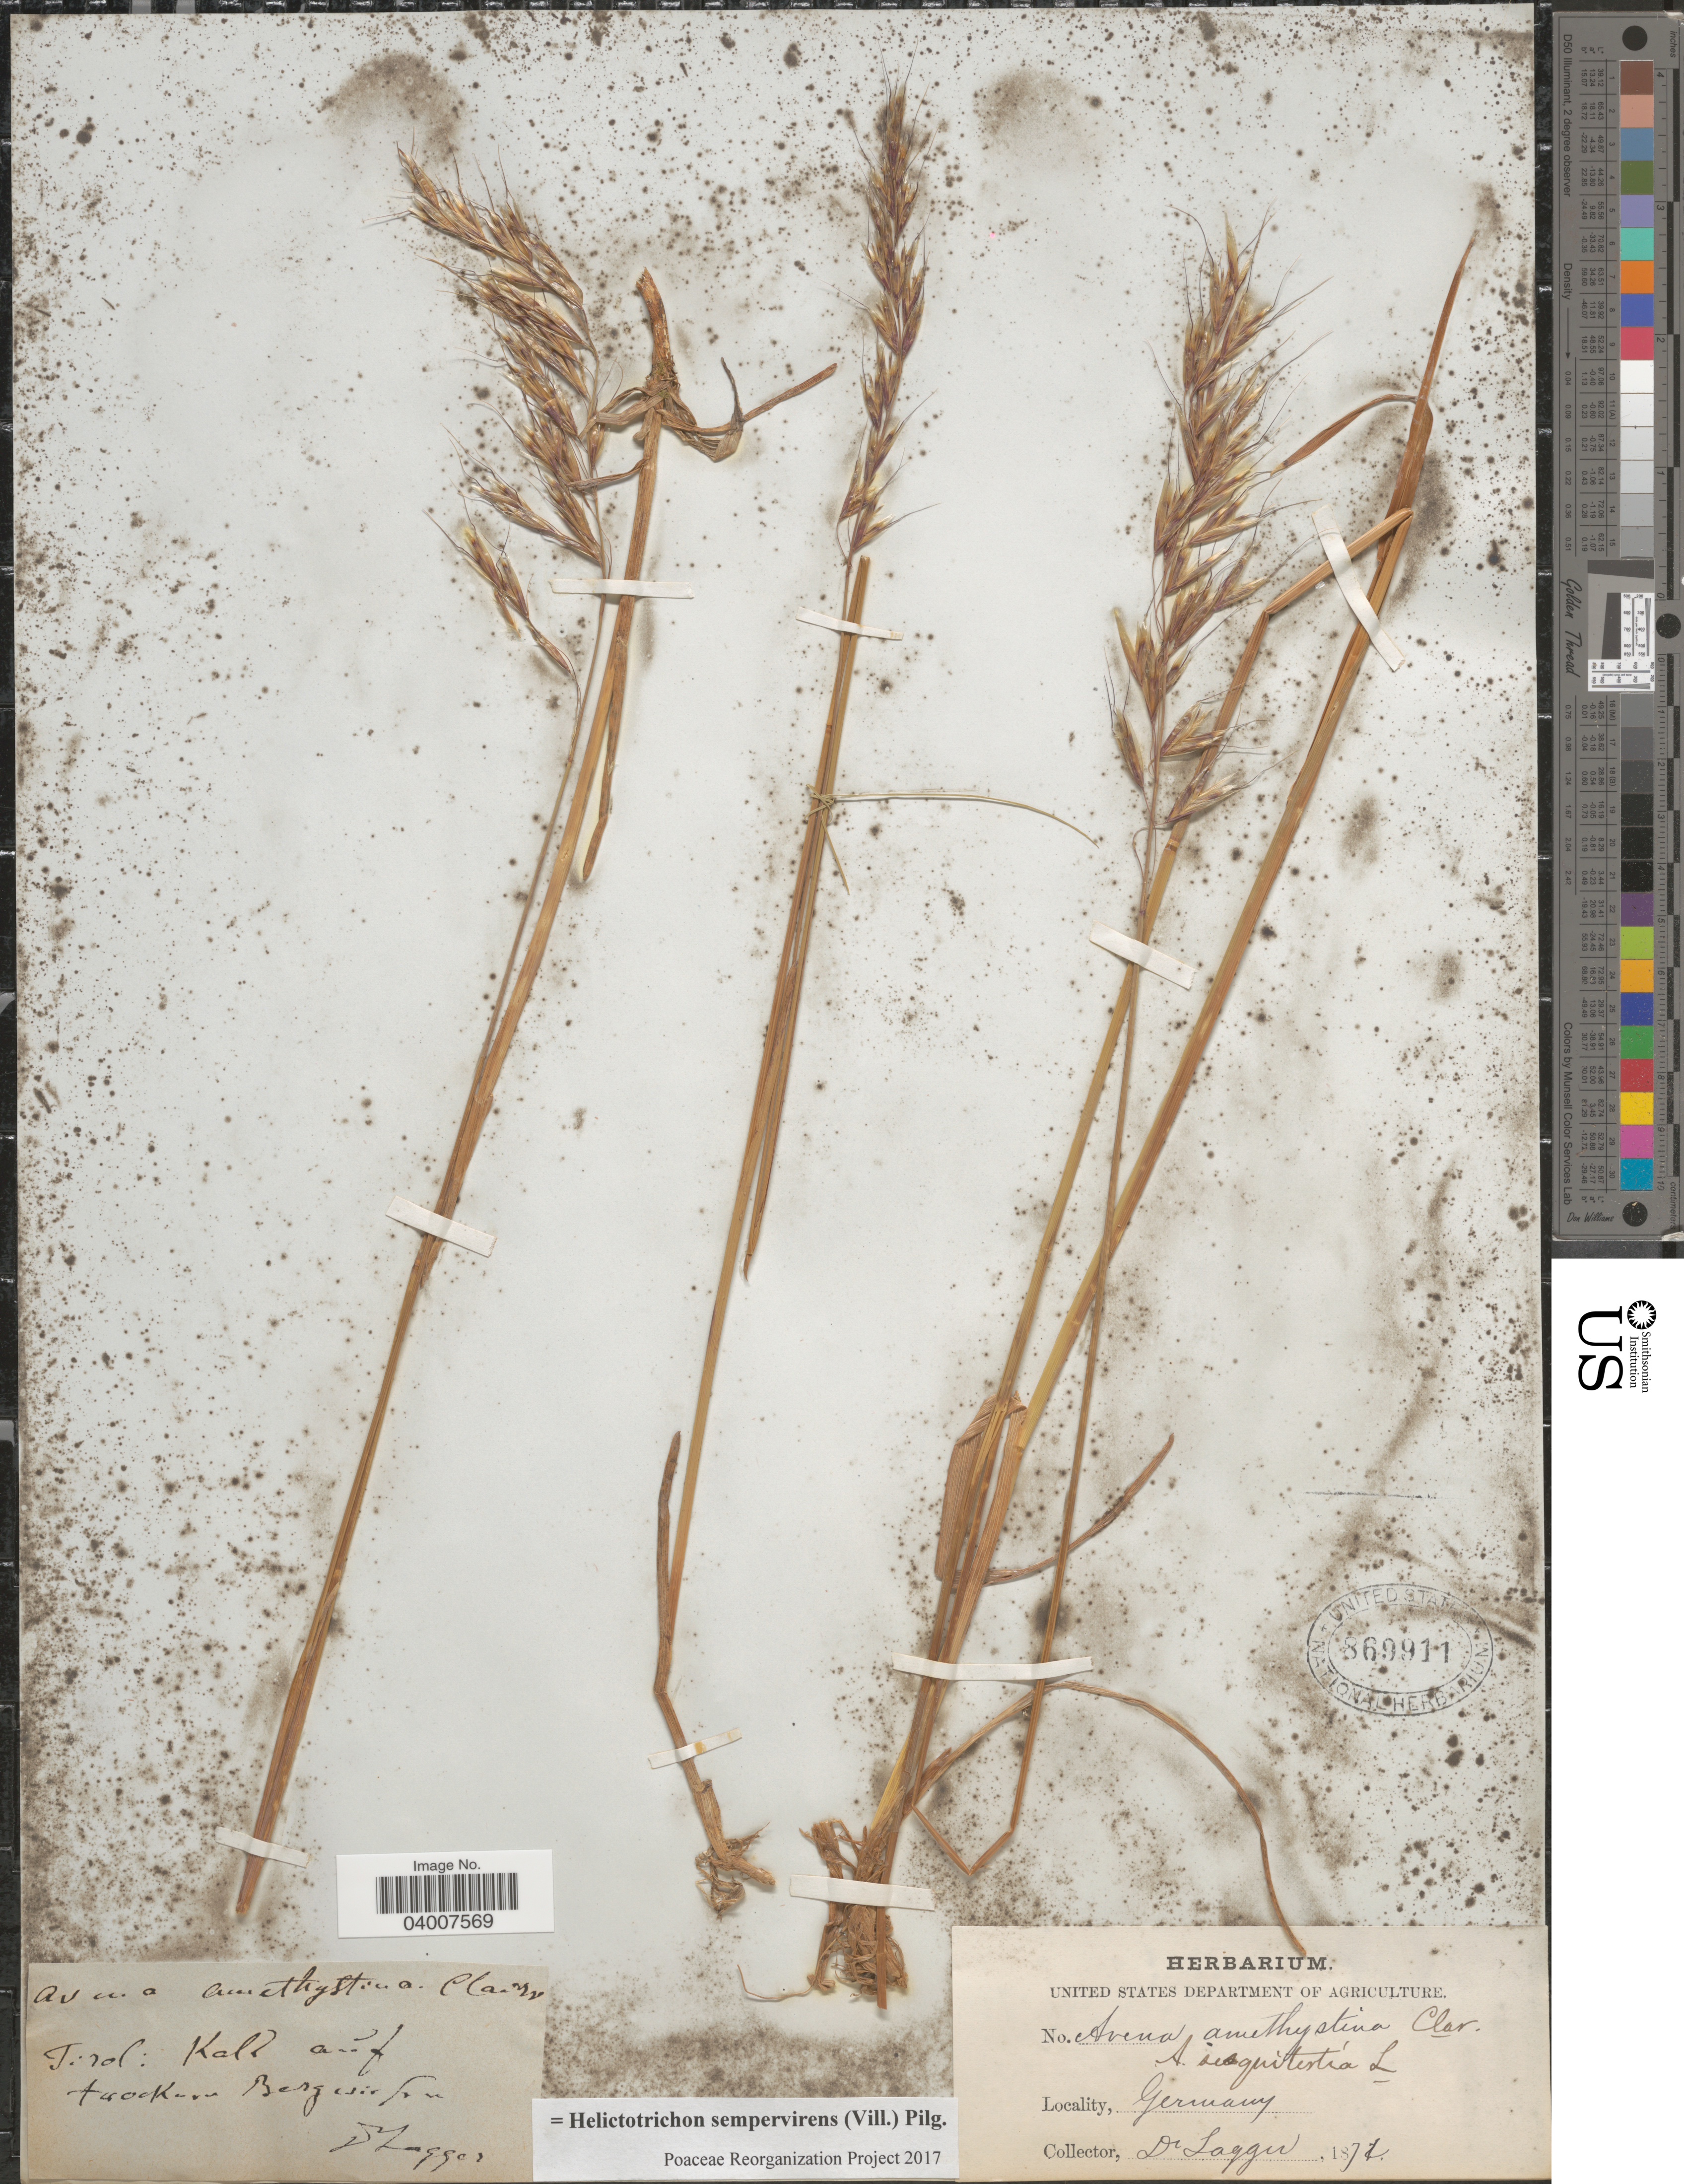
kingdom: Plantae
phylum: Tracheophyta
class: Liliopsida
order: Poales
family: Poaceae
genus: Avenula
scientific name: Avenula pubescens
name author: (Huds.) Dumort.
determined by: Soreng, Robert J., Research Associate (BOT), Smithsonian Institution - National Museum of Natural History (UNITED STATES)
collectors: F. J. Lagger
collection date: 1871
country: Germany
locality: Tirol: Kalk auf trocken Berg asirfu [interpreted].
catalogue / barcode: US 869911